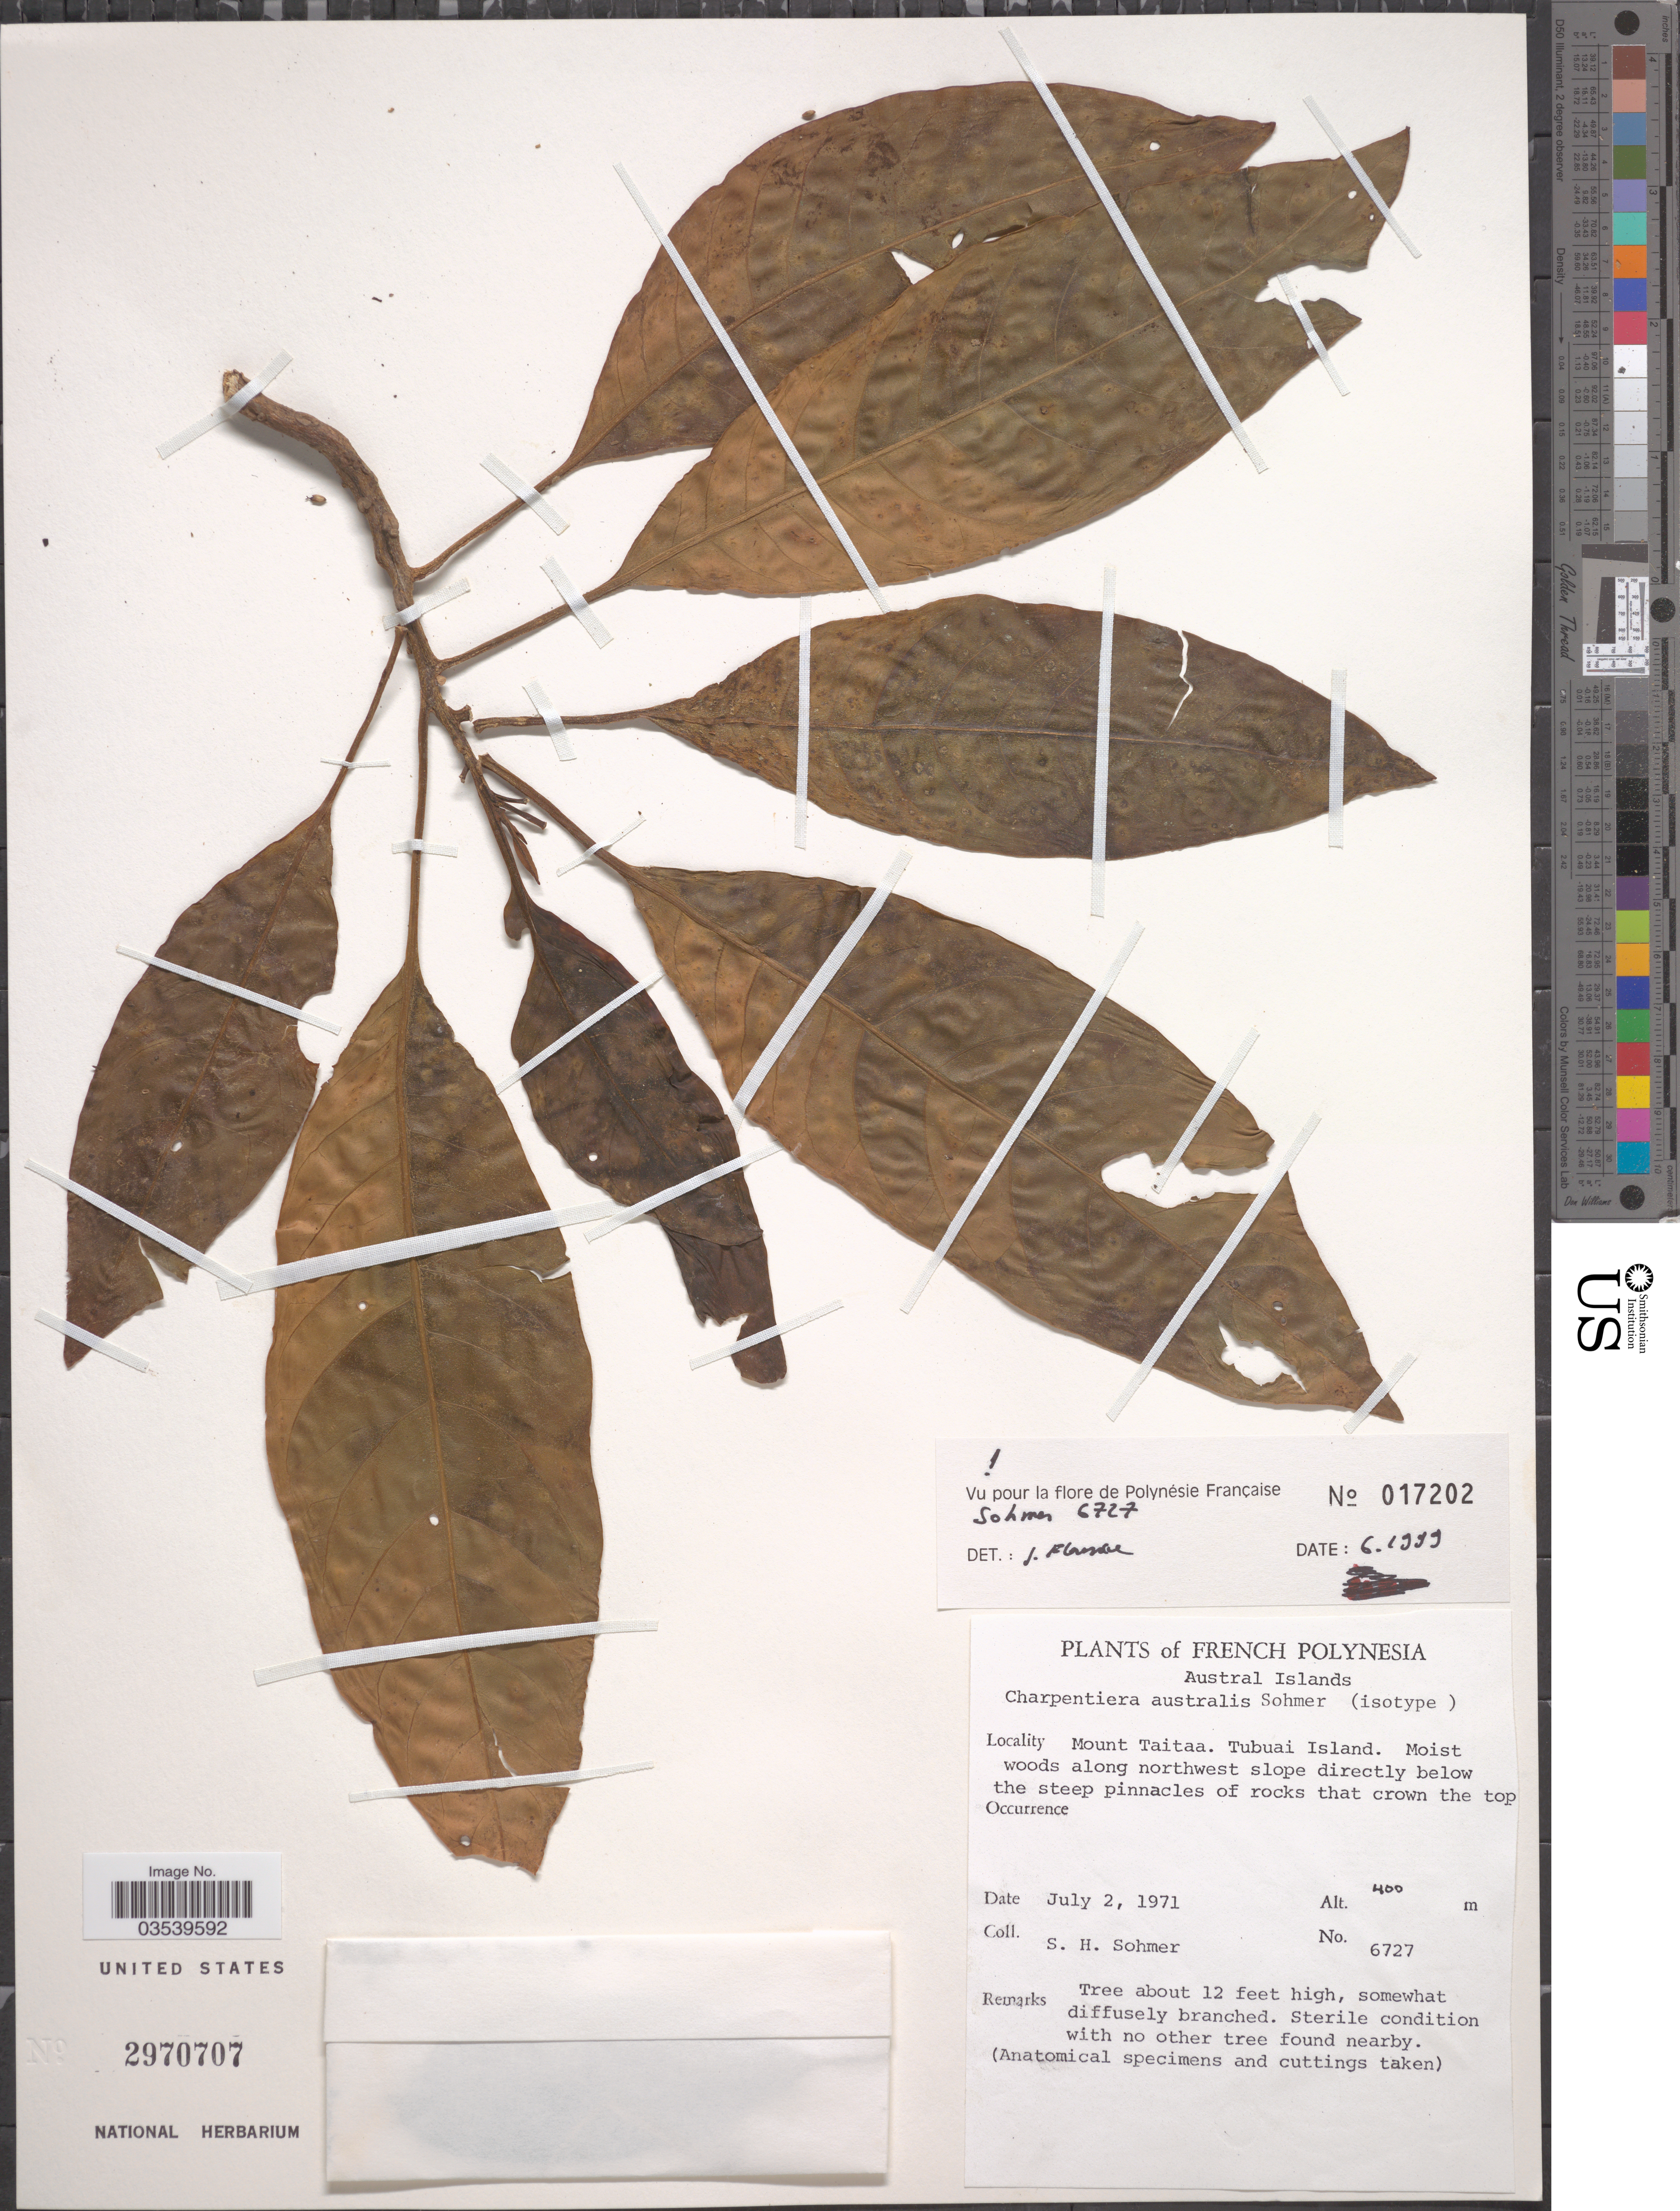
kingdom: Plantae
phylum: Tracheophyta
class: Magnoliopsida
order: Caryophyllales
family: Amaranthaceae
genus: Charpentiera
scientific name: Charpentiera australis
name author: Sohmer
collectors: S. H. Sohmer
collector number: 6727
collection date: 1971-07-02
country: French Polynesia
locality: Austral Islands. Mount Taitaa. Tubuai Island.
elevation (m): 400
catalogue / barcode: US 2970707